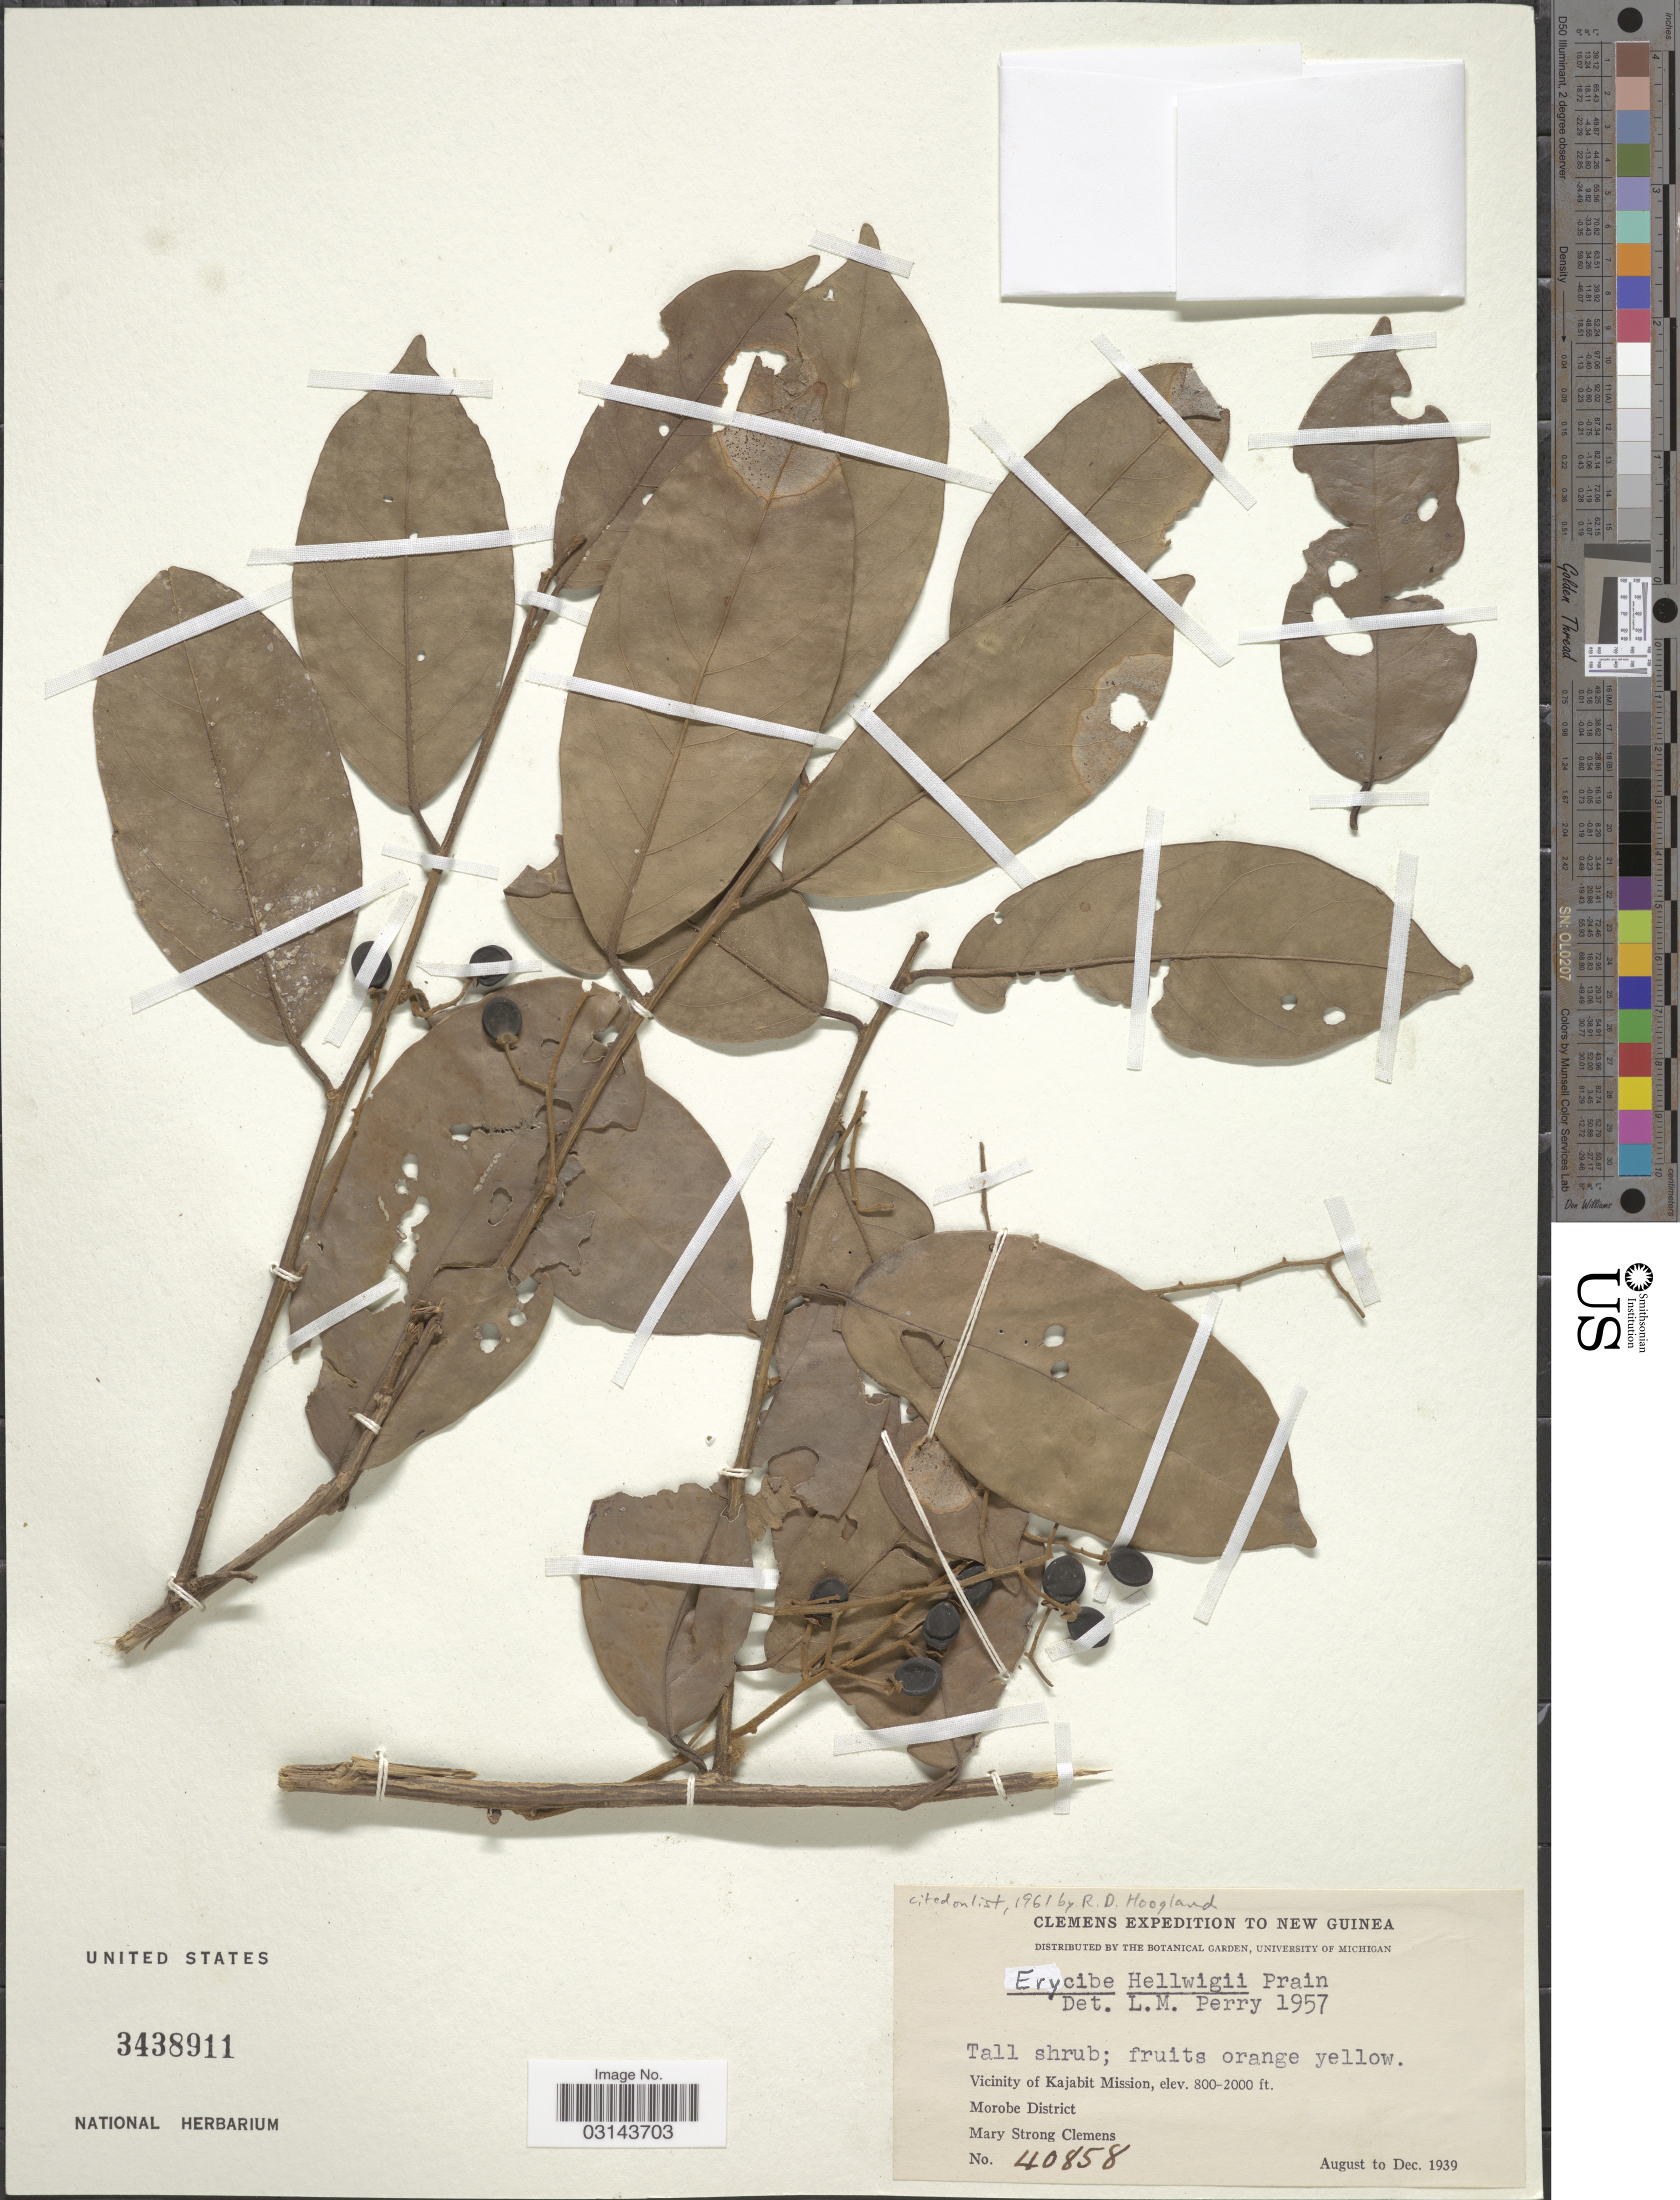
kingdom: Plantae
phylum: Tracheophyta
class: Magnoliopsida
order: Solanales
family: Convolvulaceae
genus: Erycibe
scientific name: Erycibe helwigii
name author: Prain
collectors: M. S. Clemens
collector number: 40858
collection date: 1939-08/1939-12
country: Papua New Guinea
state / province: Morobe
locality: New Guinea. Vicinity of Kajabit Mission. Morobe District.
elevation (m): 244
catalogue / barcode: US 3438911